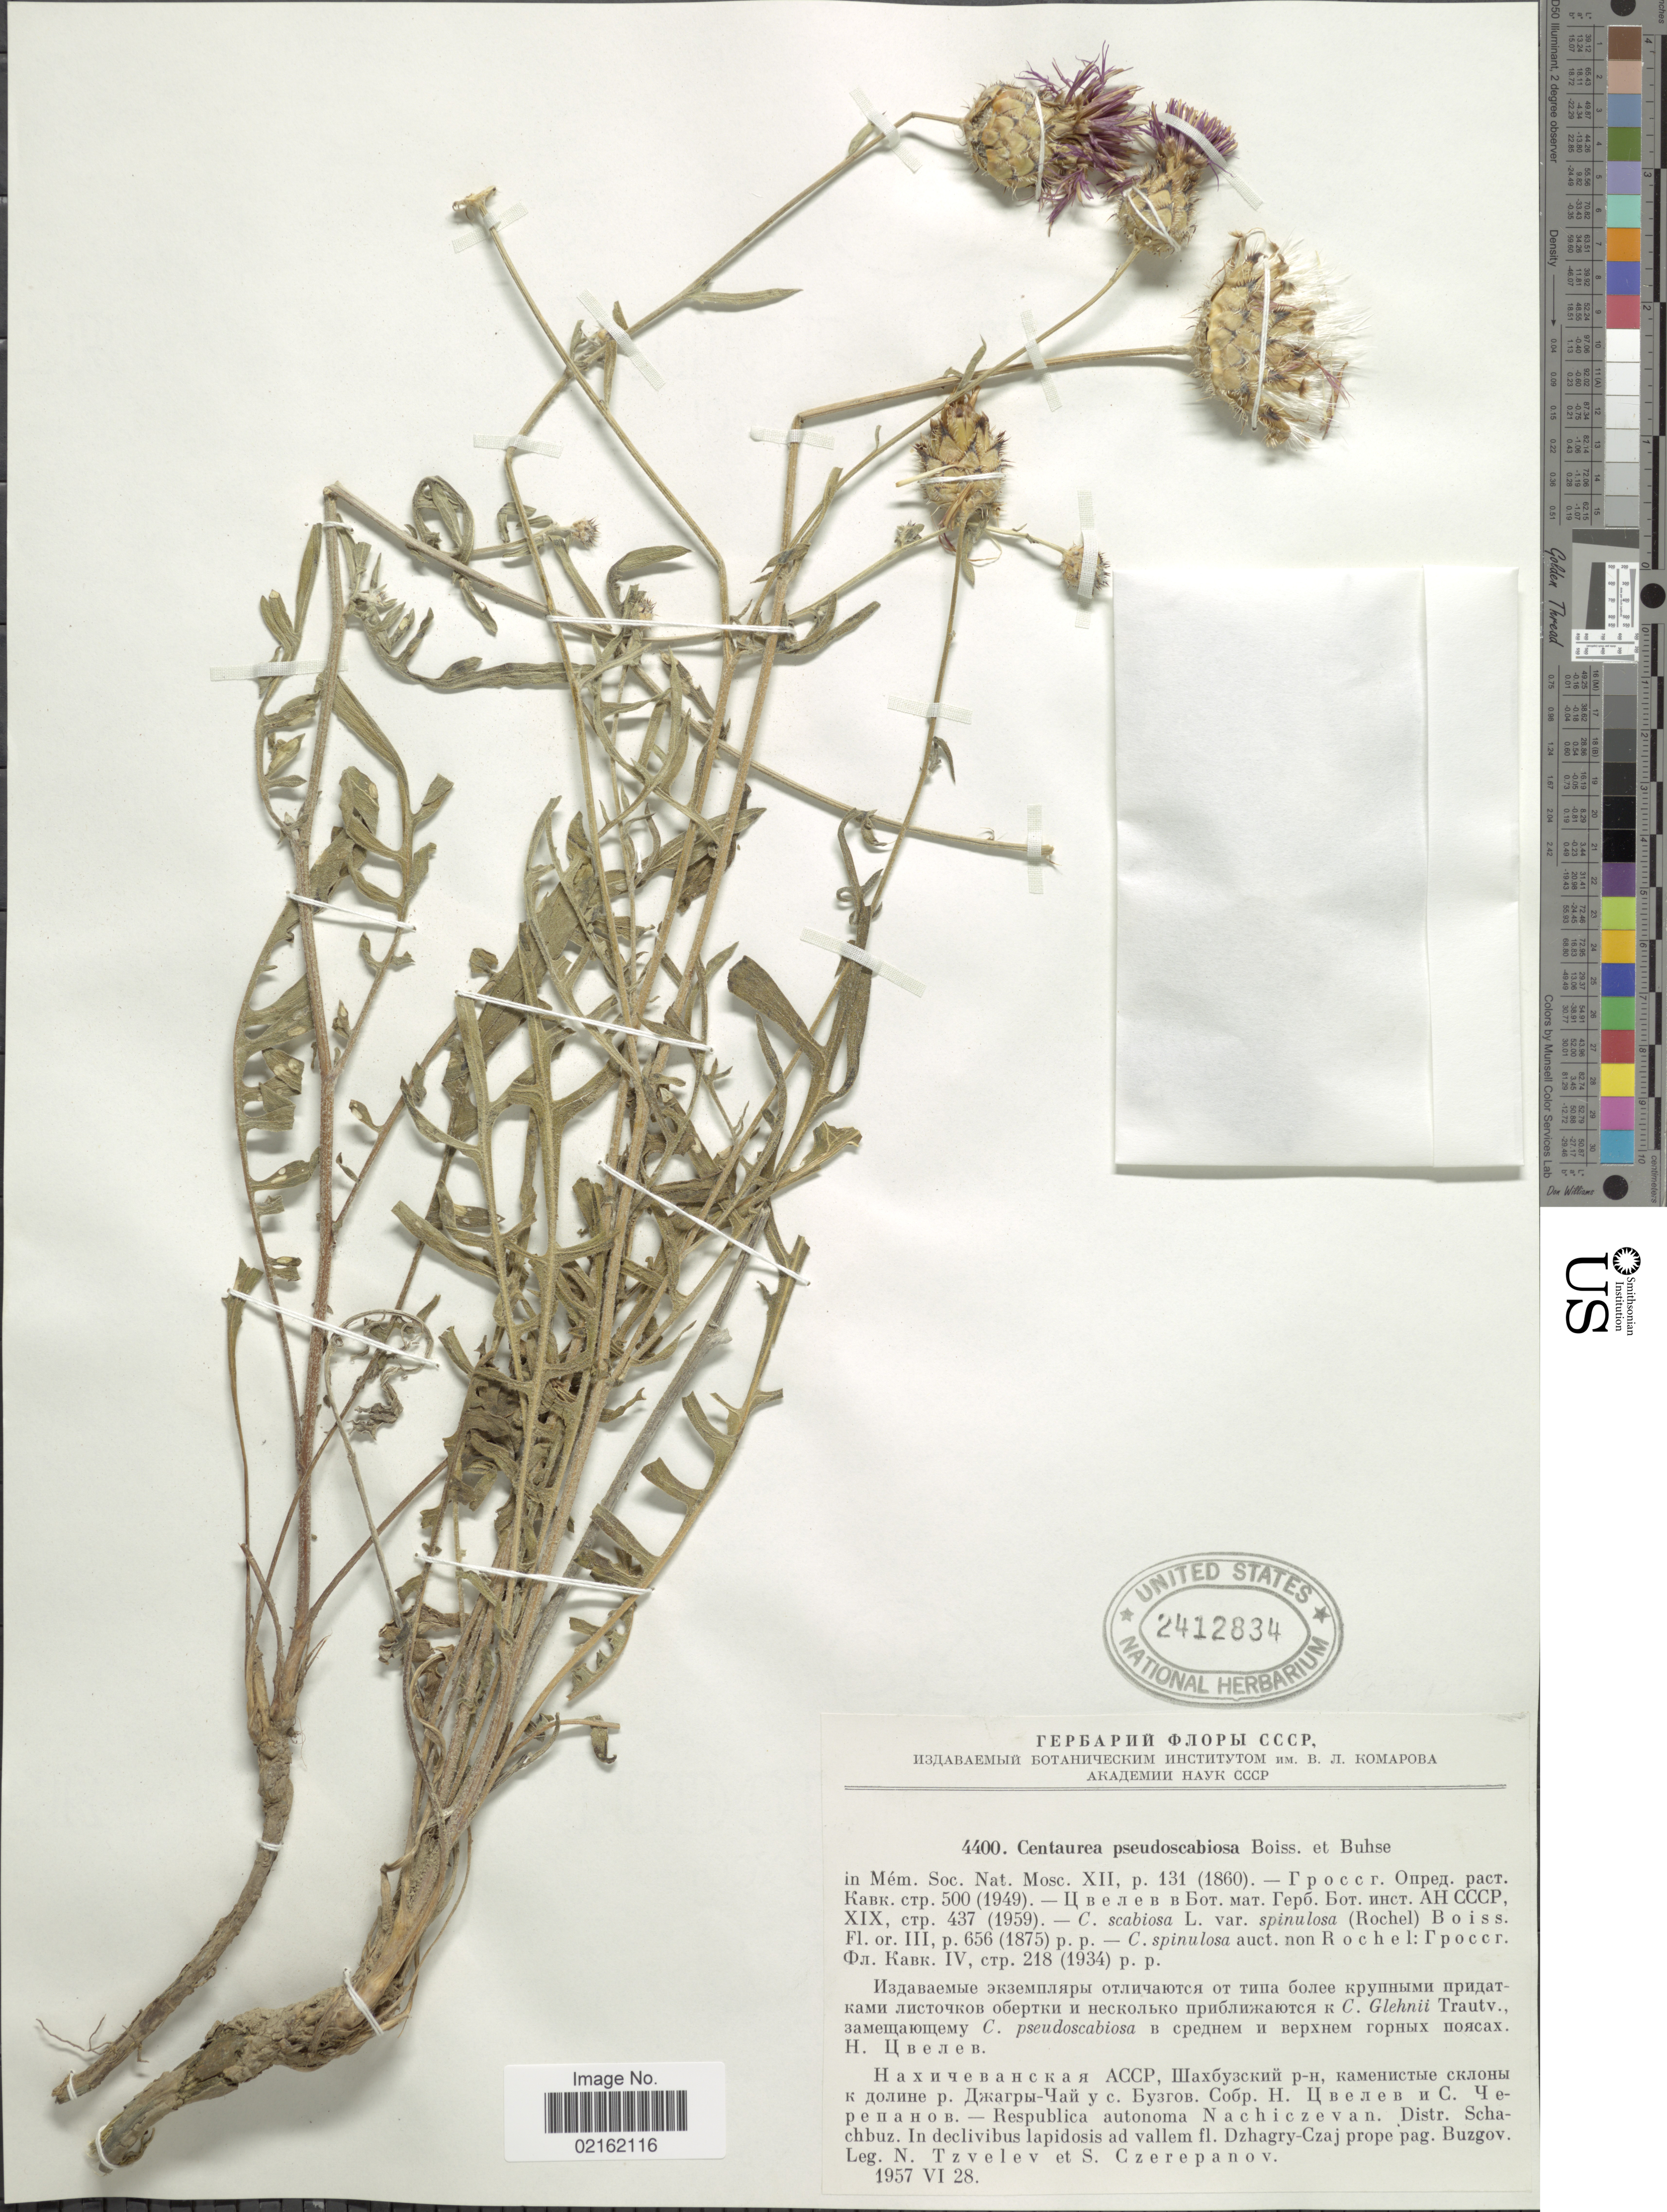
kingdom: Plantae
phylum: Tracheophyta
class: Magnoliopsida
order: Asterales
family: Asteraceae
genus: Centaurea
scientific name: Centaurea pseudoscabiosa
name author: Boiss. & Buhse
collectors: N. N. Tzvelev & S. Czerepanov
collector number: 4400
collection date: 1957-06-28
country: Azerbaijan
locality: Respublica autonoma, Nachiczevan. Distr. Schachbuz, In declivibus lapidosis ad vallem fl. Dzhagry-Czaj prope pag. Buzgov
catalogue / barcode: US 2412834